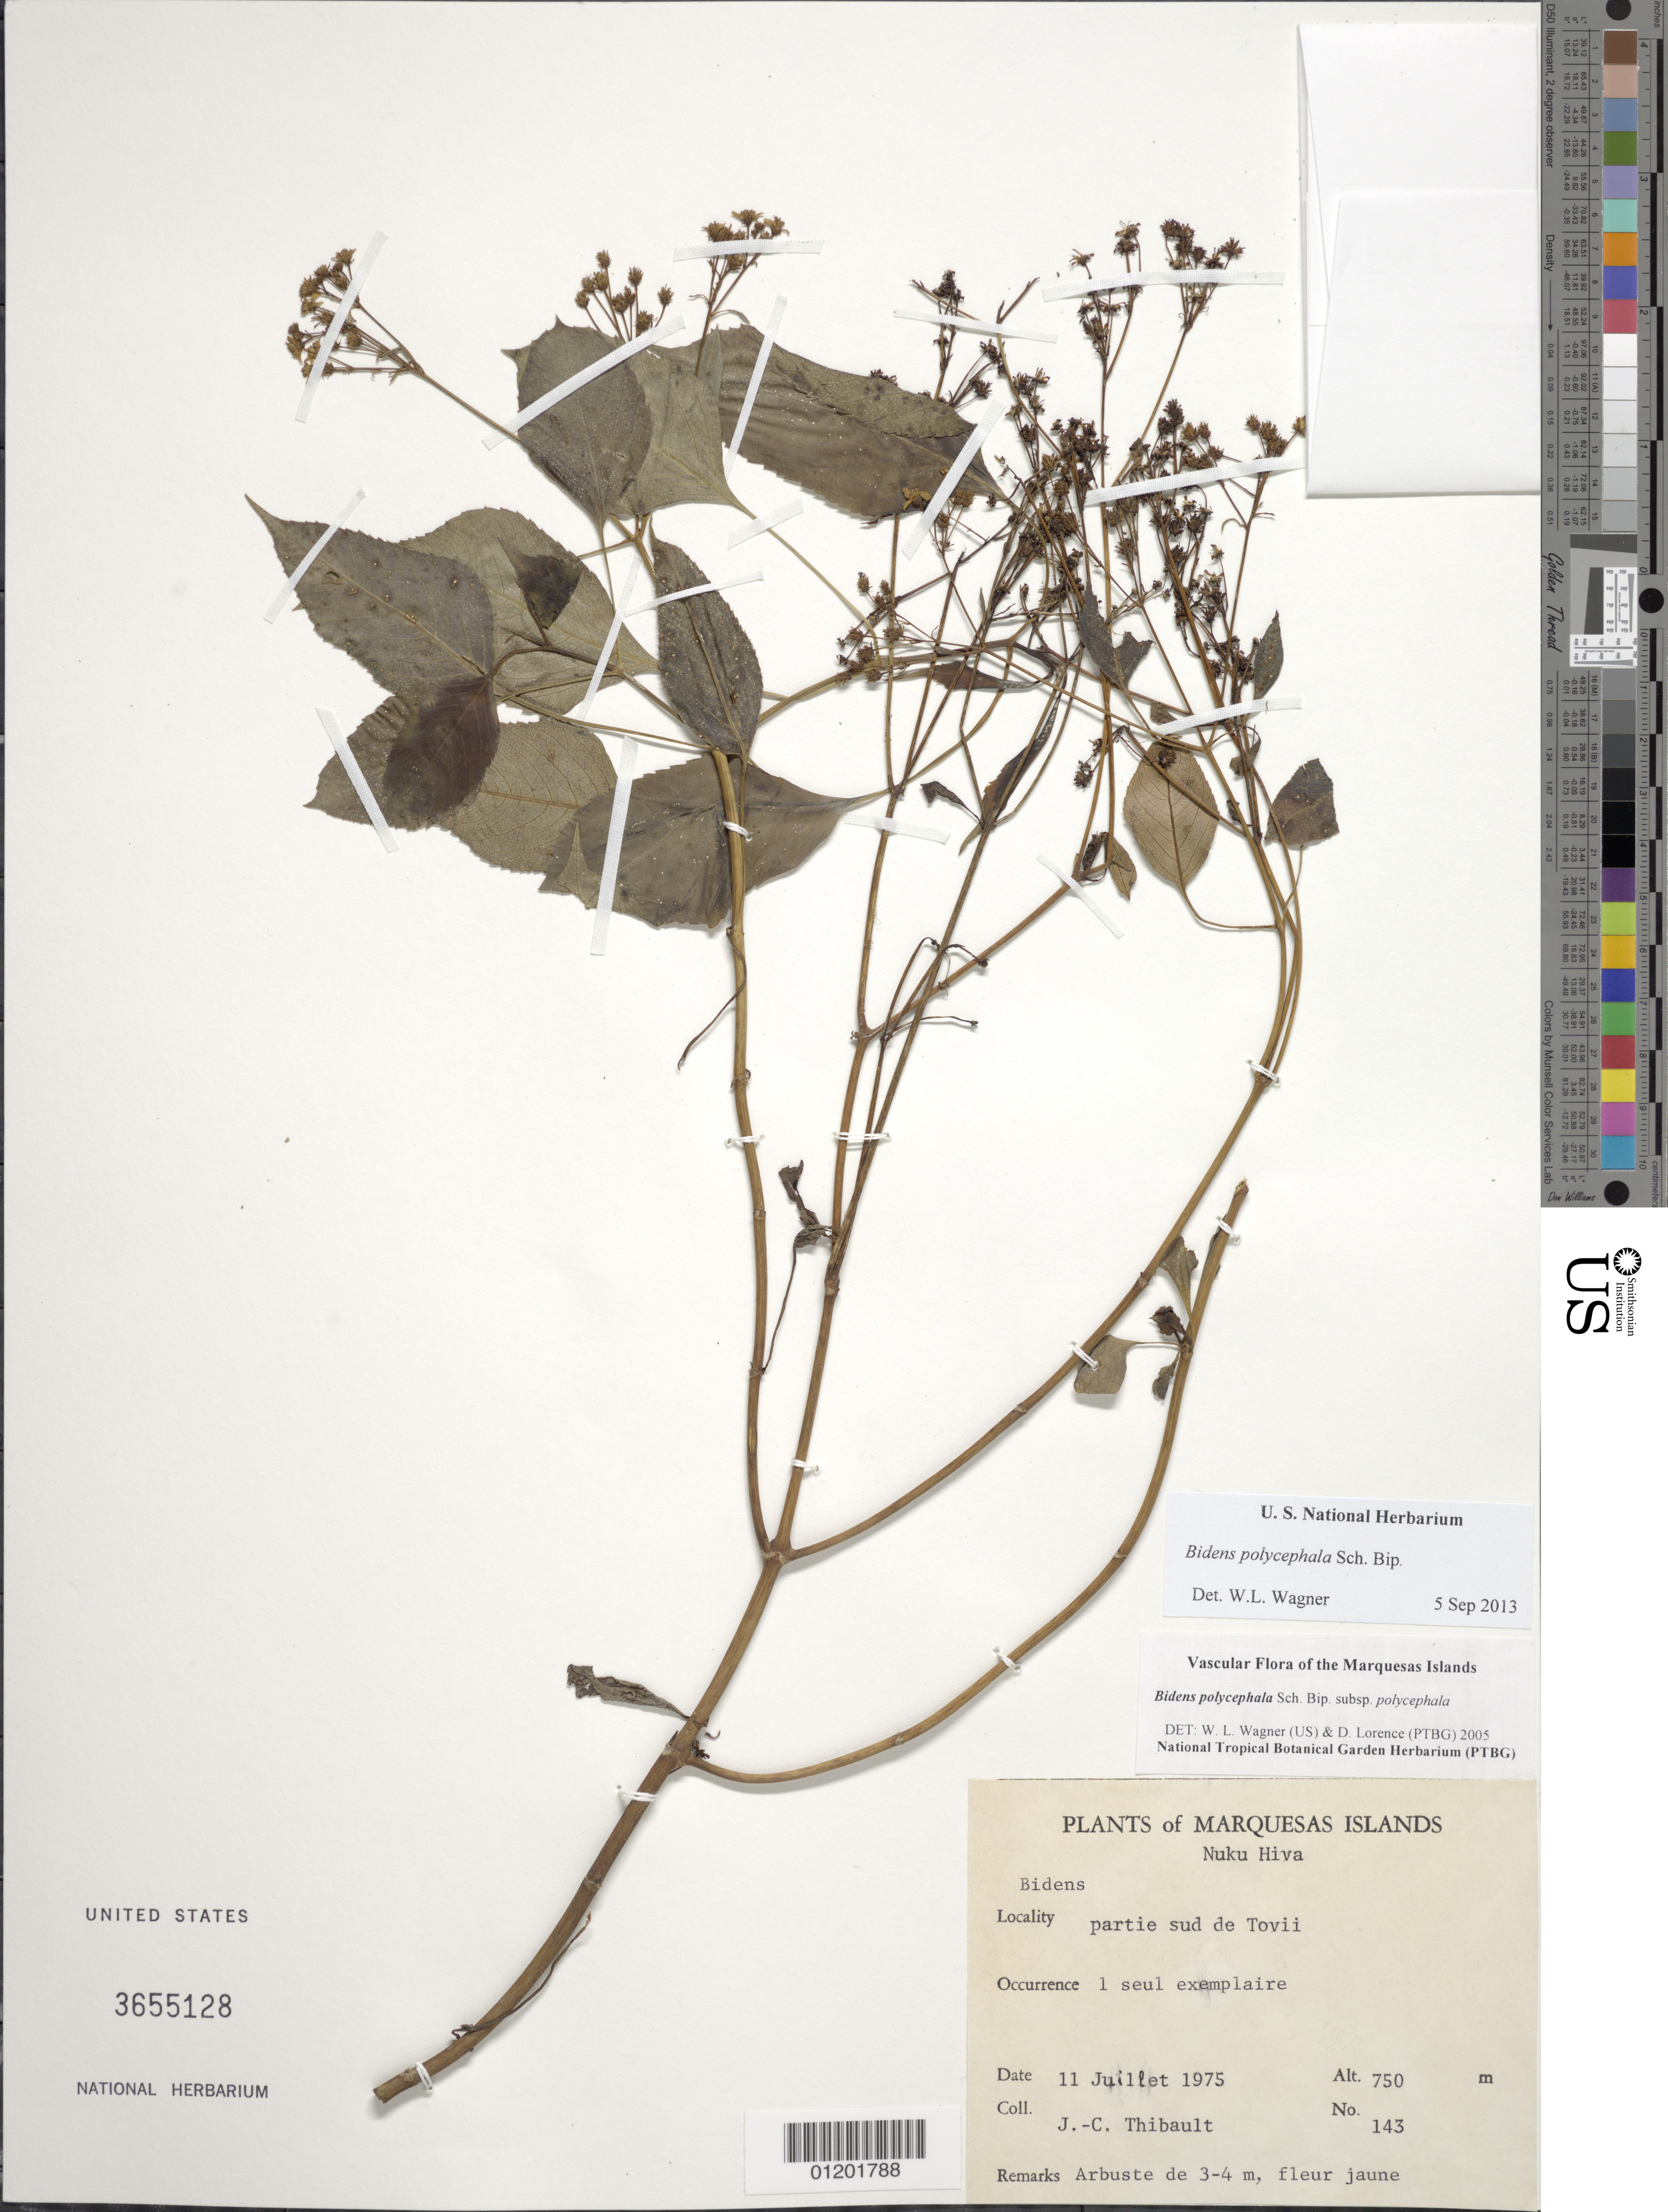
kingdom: Plantae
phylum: Tracheophyta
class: Magnoliopsida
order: Asterales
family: Asteraceae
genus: Bidens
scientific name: Bidens polycephala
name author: Sch. Bip.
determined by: Wagner, W. L., (BOT), Smithsonian Institution - National Museum of Natural History (UNITED STATES)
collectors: J. Thibault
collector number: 143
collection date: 1975-07-11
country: French Polynesia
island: Nuku Hiva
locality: Partie S de Toovii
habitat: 1 seul exemplaire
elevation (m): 750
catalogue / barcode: US 3655128